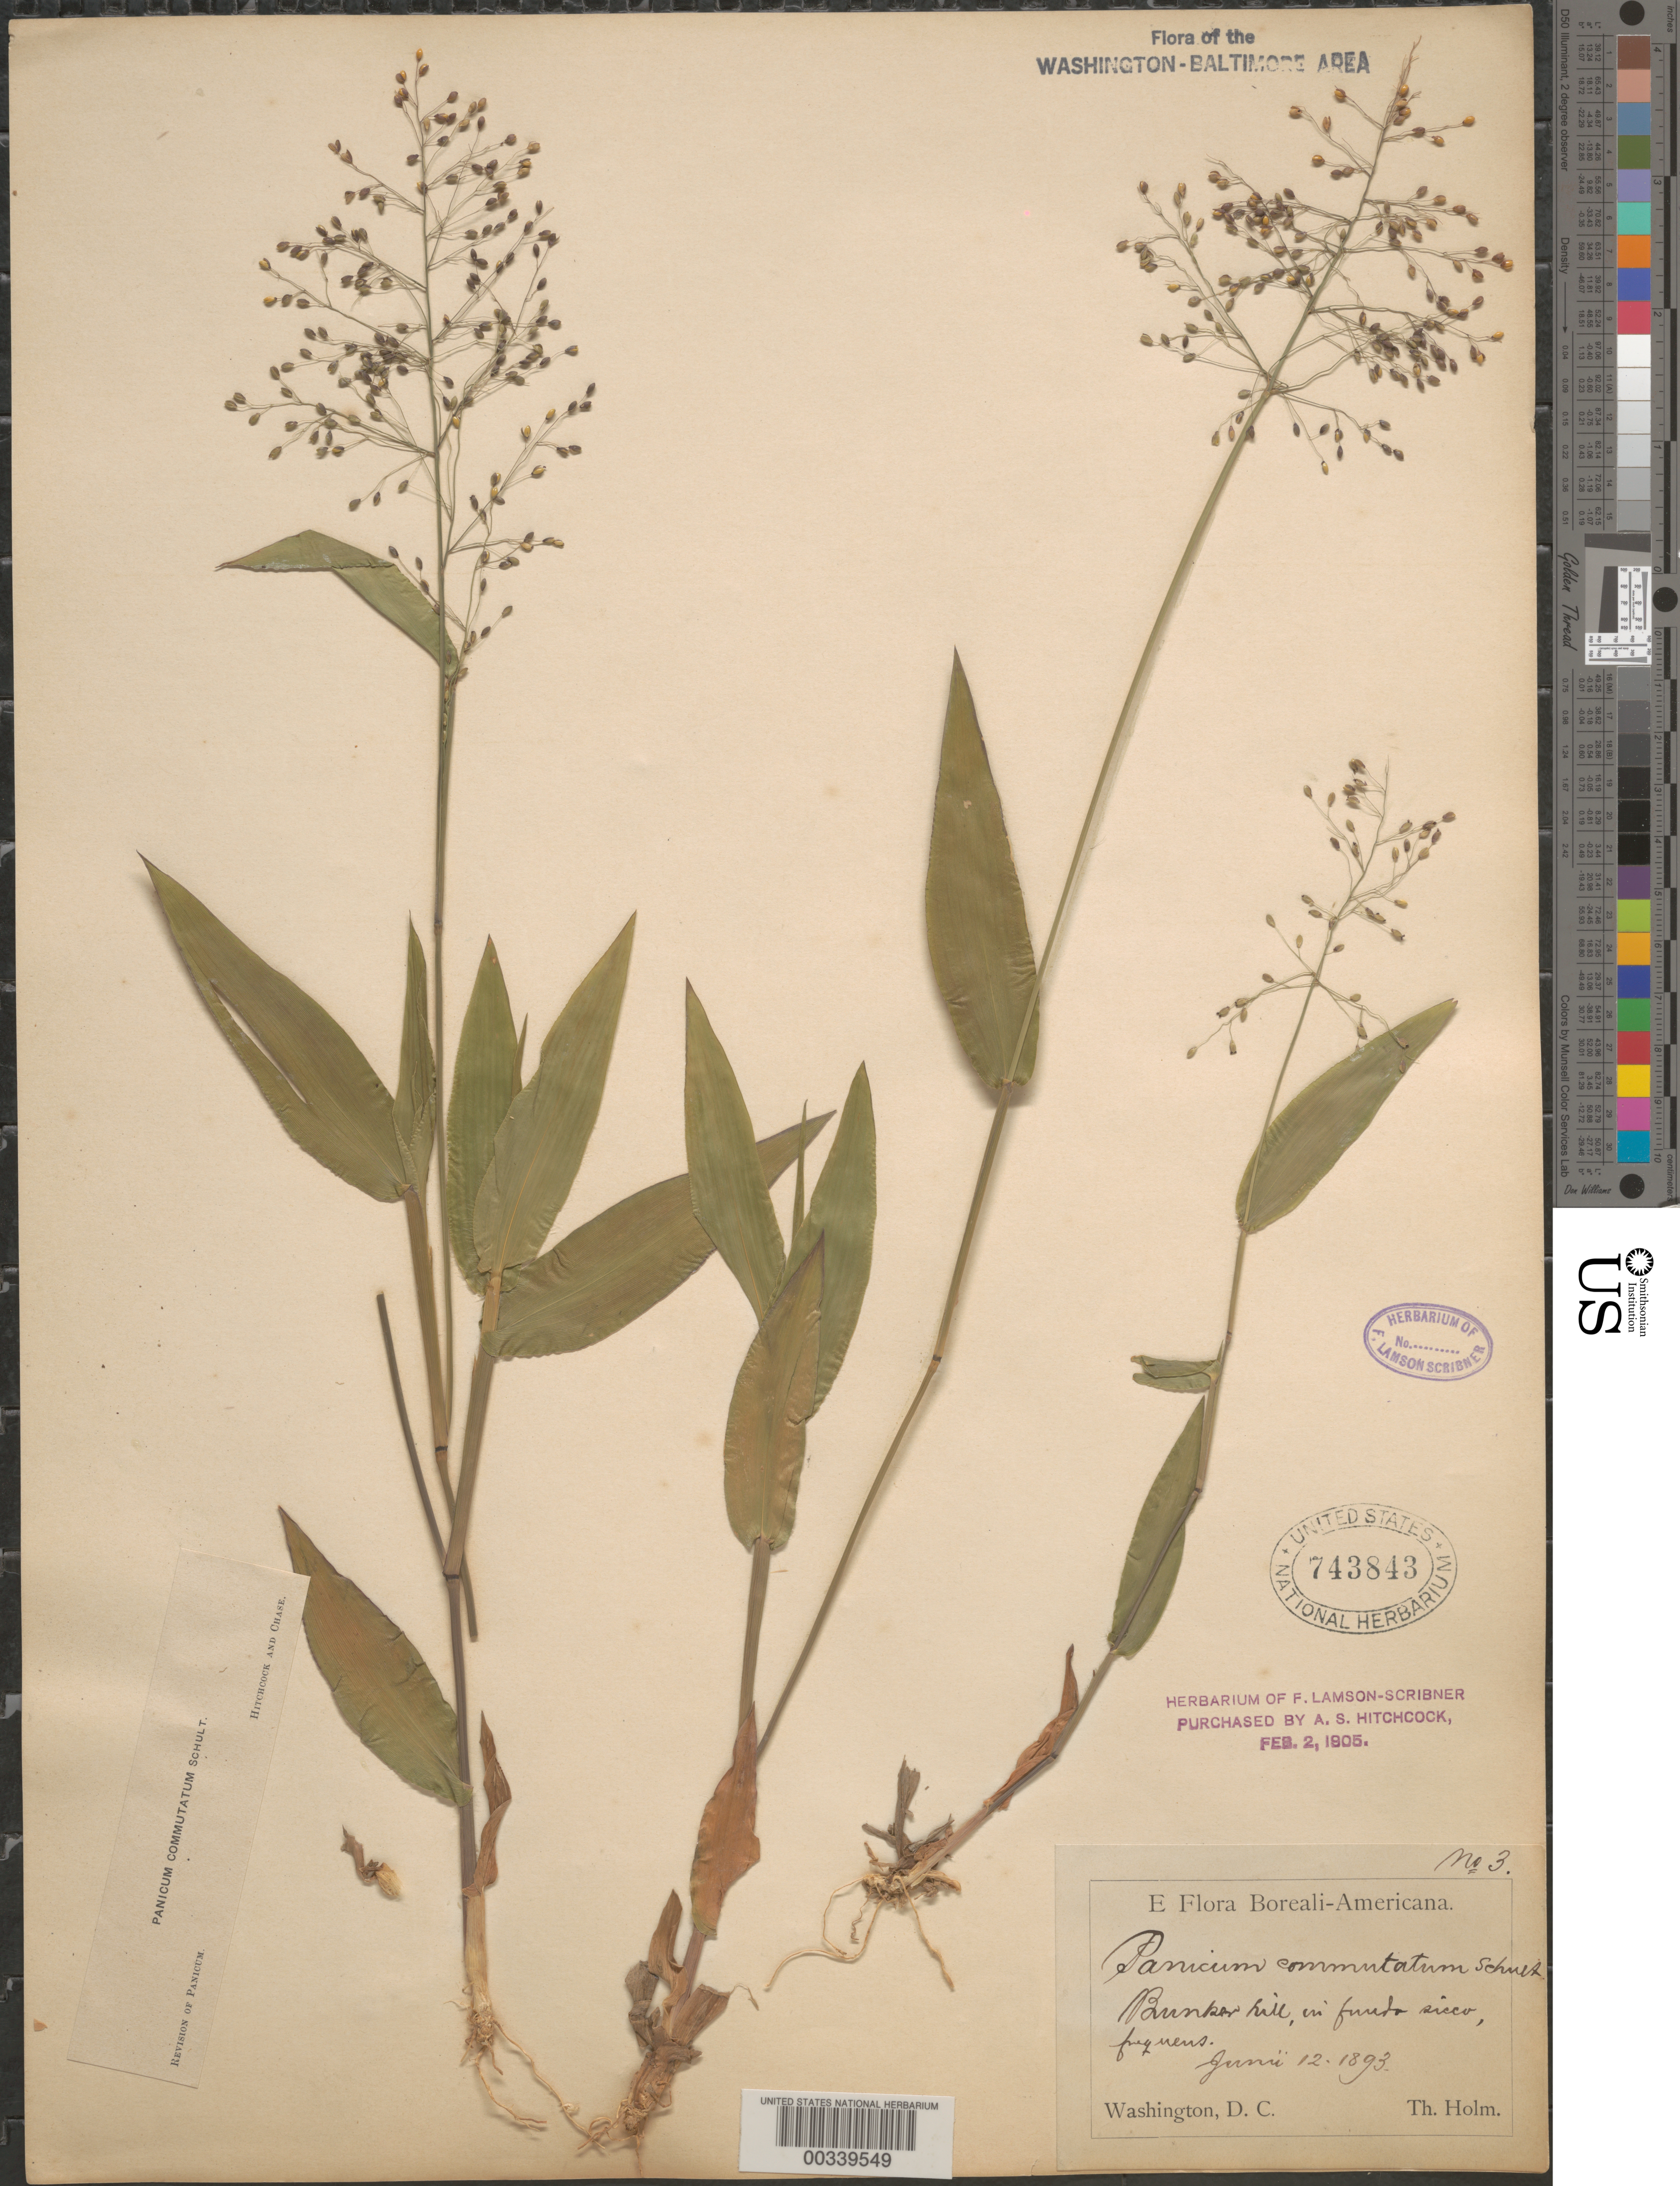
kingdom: Plantae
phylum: Tracheophyta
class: Liliopsida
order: Poales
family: Poaceae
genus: Dichanthelium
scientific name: Dichanthelium commutatum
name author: (Schult.) Gould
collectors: T. Holm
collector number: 3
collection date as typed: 12 Jun 1893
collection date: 1893-06-12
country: United States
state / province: District of Columbia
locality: Bunker Hill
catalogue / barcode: US 743843